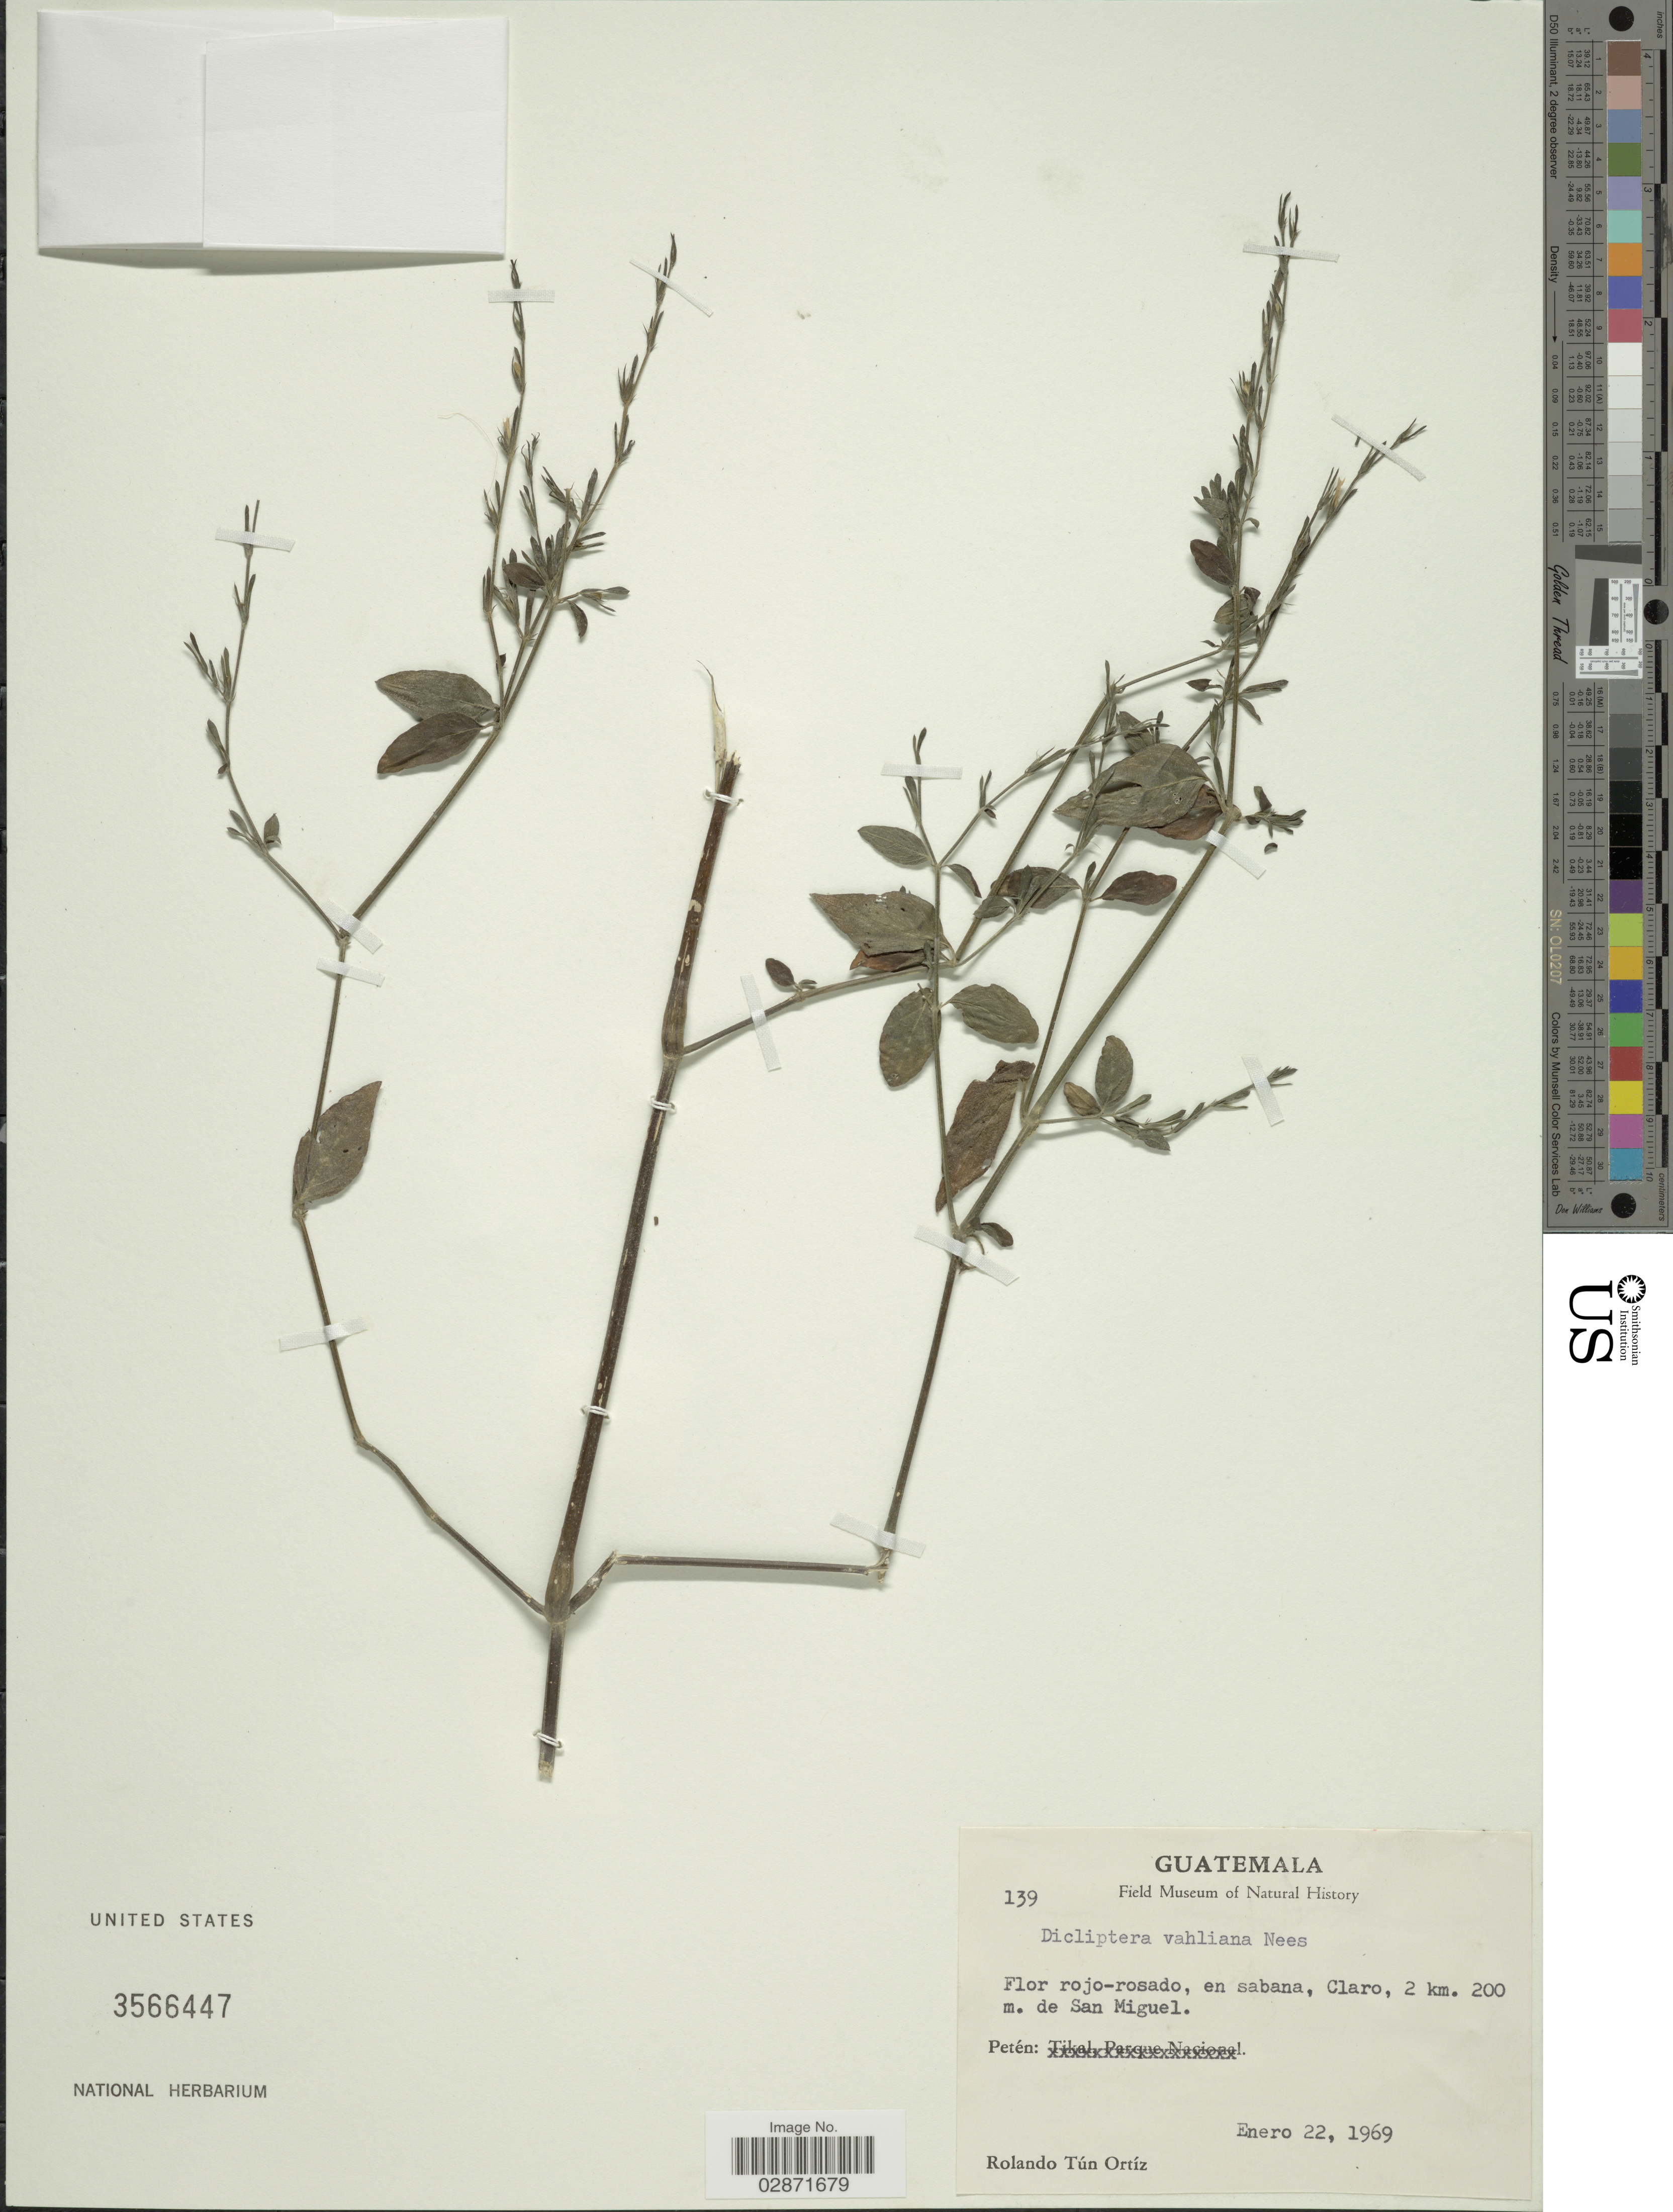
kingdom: Plantae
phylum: Tracheophyta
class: Magnoliopsida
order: Lamiales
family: Acanthaceae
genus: Dicliptera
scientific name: Dicliptera sexangularis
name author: (L.) Juss.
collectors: R. T. Ortíz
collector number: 139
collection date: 1969-01-22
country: Guatemala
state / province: El Petén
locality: En sabana, Claro, 2 km. 200 m. de San Miguel.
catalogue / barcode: US 3566447